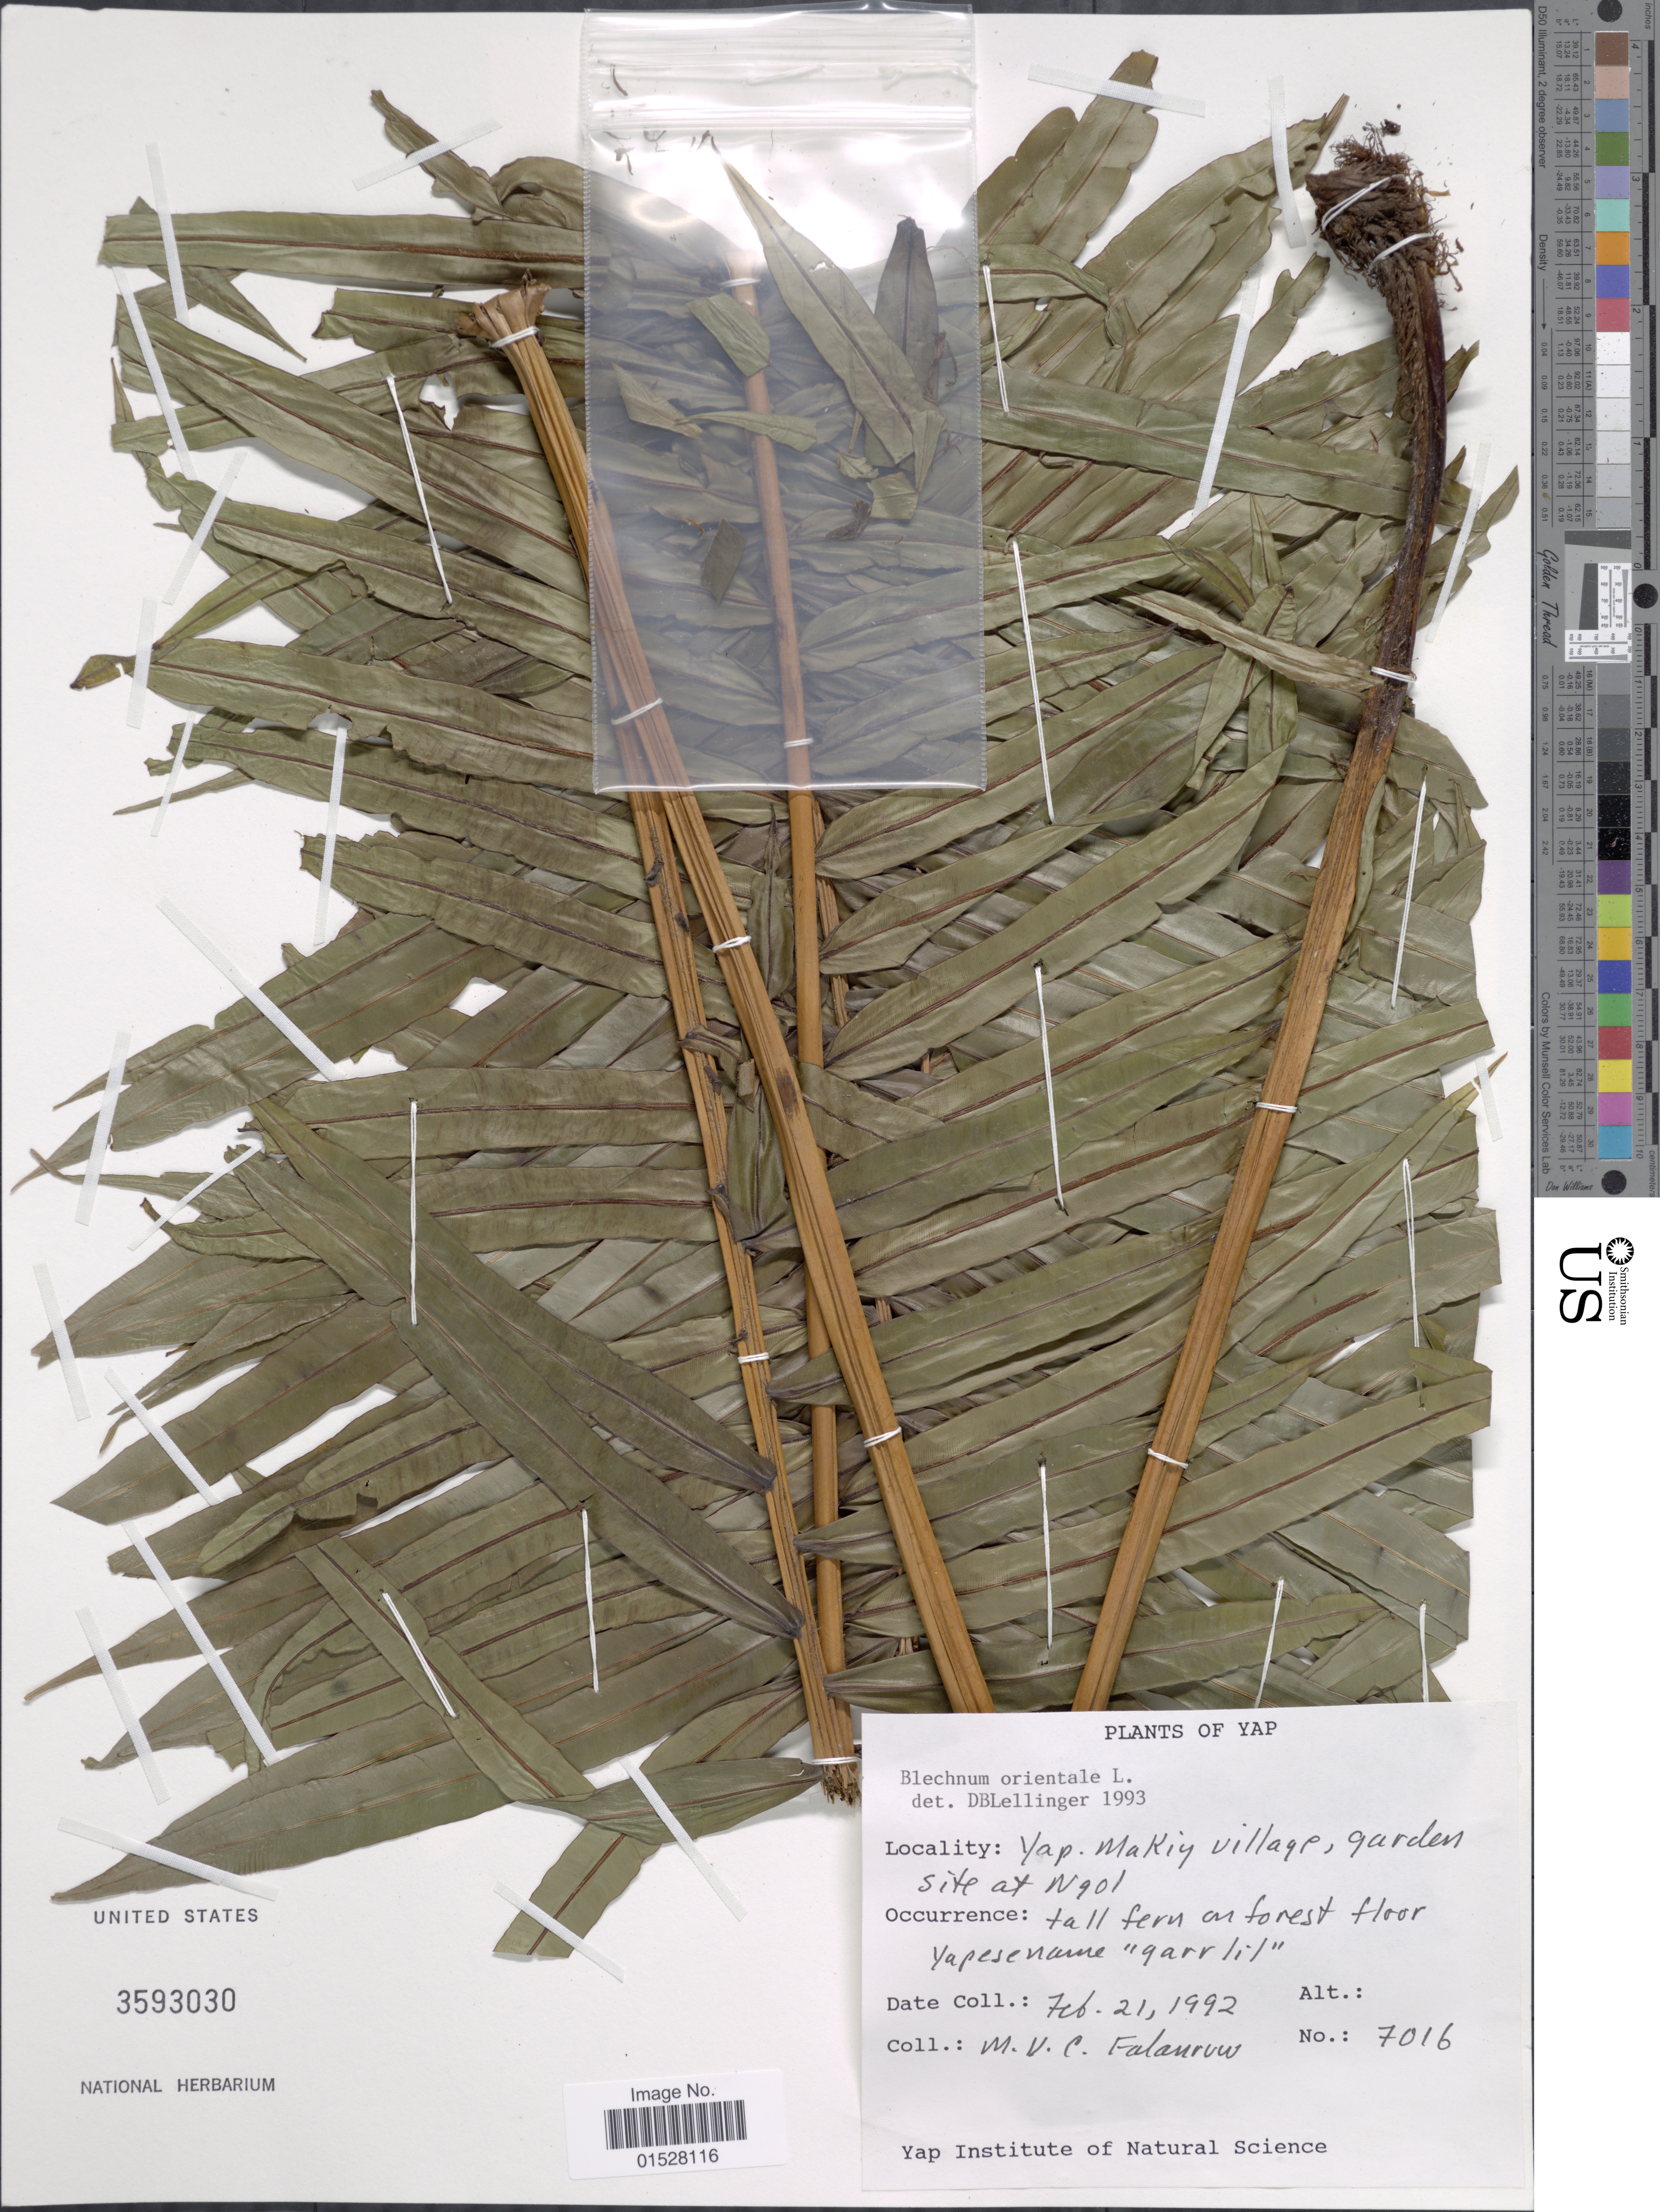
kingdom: Plantae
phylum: Tracheophyta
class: Polypodiopsida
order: Polypodiales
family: Blechnaceae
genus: Blechnum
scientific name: Blechnum orientale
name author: L.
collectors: M. V. Falanruw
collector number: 7016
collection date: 1992-02-21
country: Micronesia, Federated States of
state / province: Yap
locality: Makiy village, garden site at Ngol.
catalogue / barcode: US 3593030